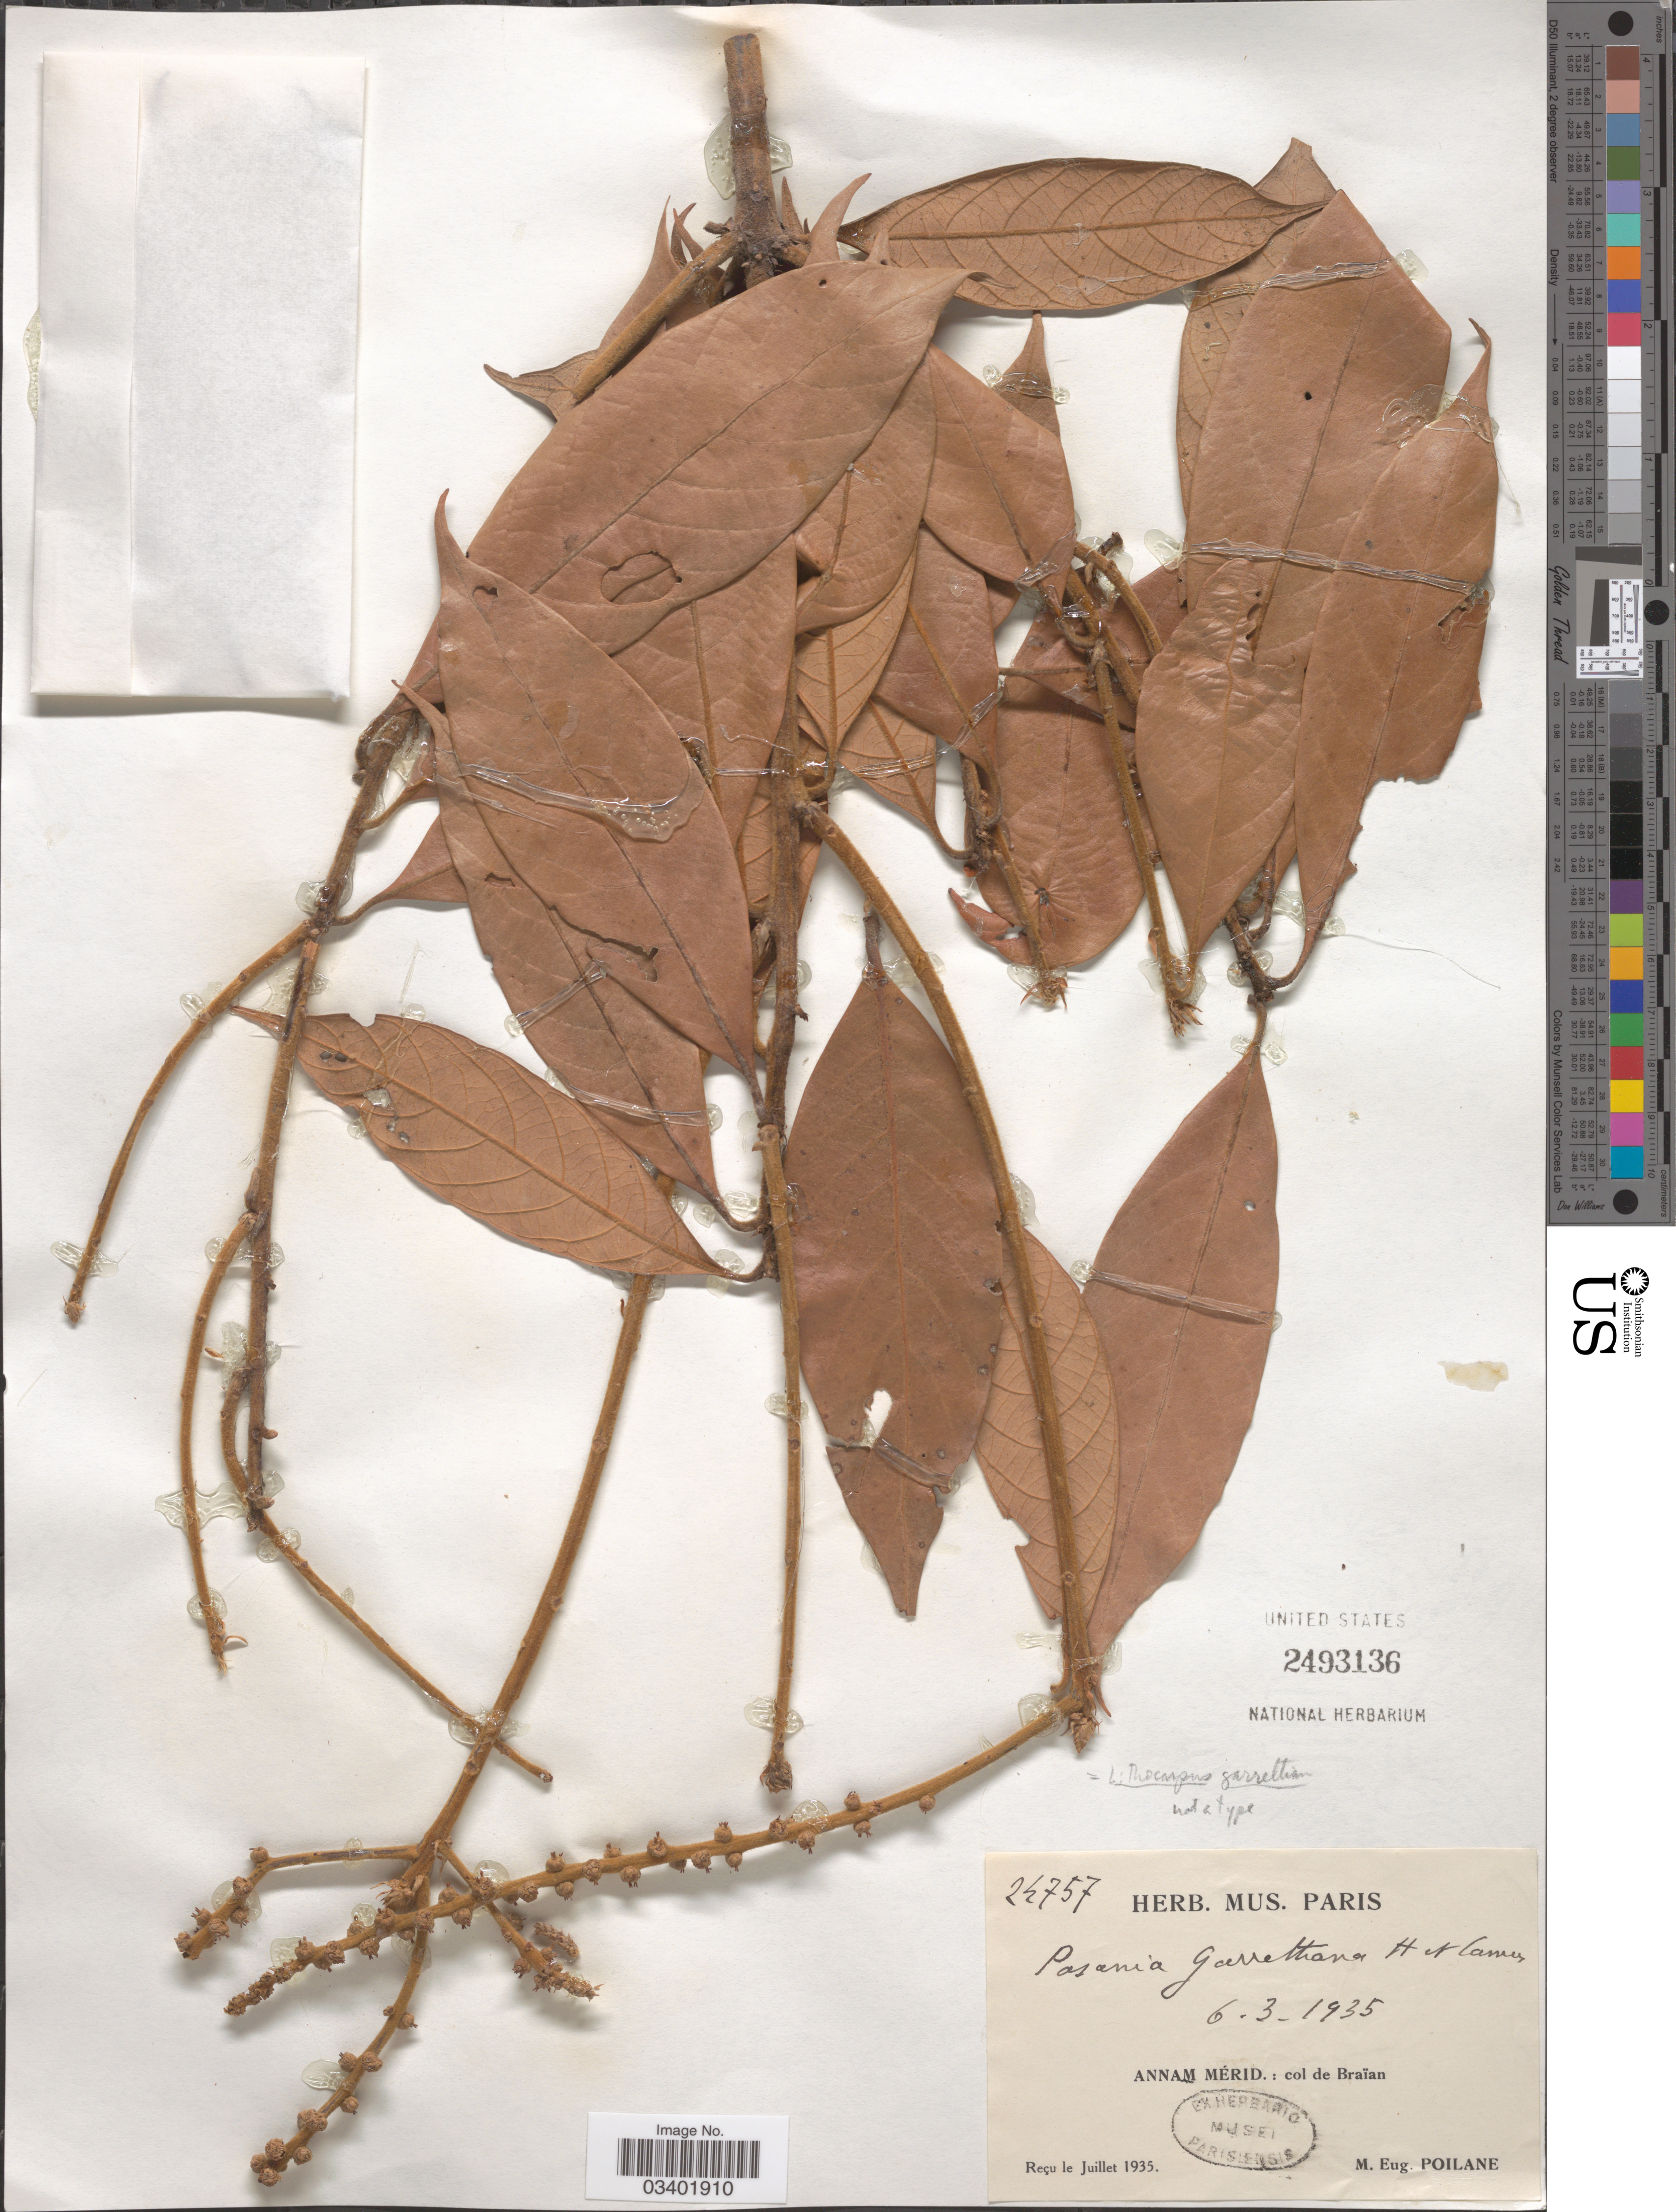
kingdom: Plantae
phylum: Tracheophyta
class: Magnoliopsida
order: Fagales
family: Fagaceae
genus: Lithocarpus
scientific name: Lithocarpus garrettianus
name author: (Craib) A. Camus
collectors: M. Poilane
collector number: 24757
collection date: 1935-03-06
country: Vietnam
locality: Annam Mérid.: col de Braïan.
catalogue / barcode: US 2493136